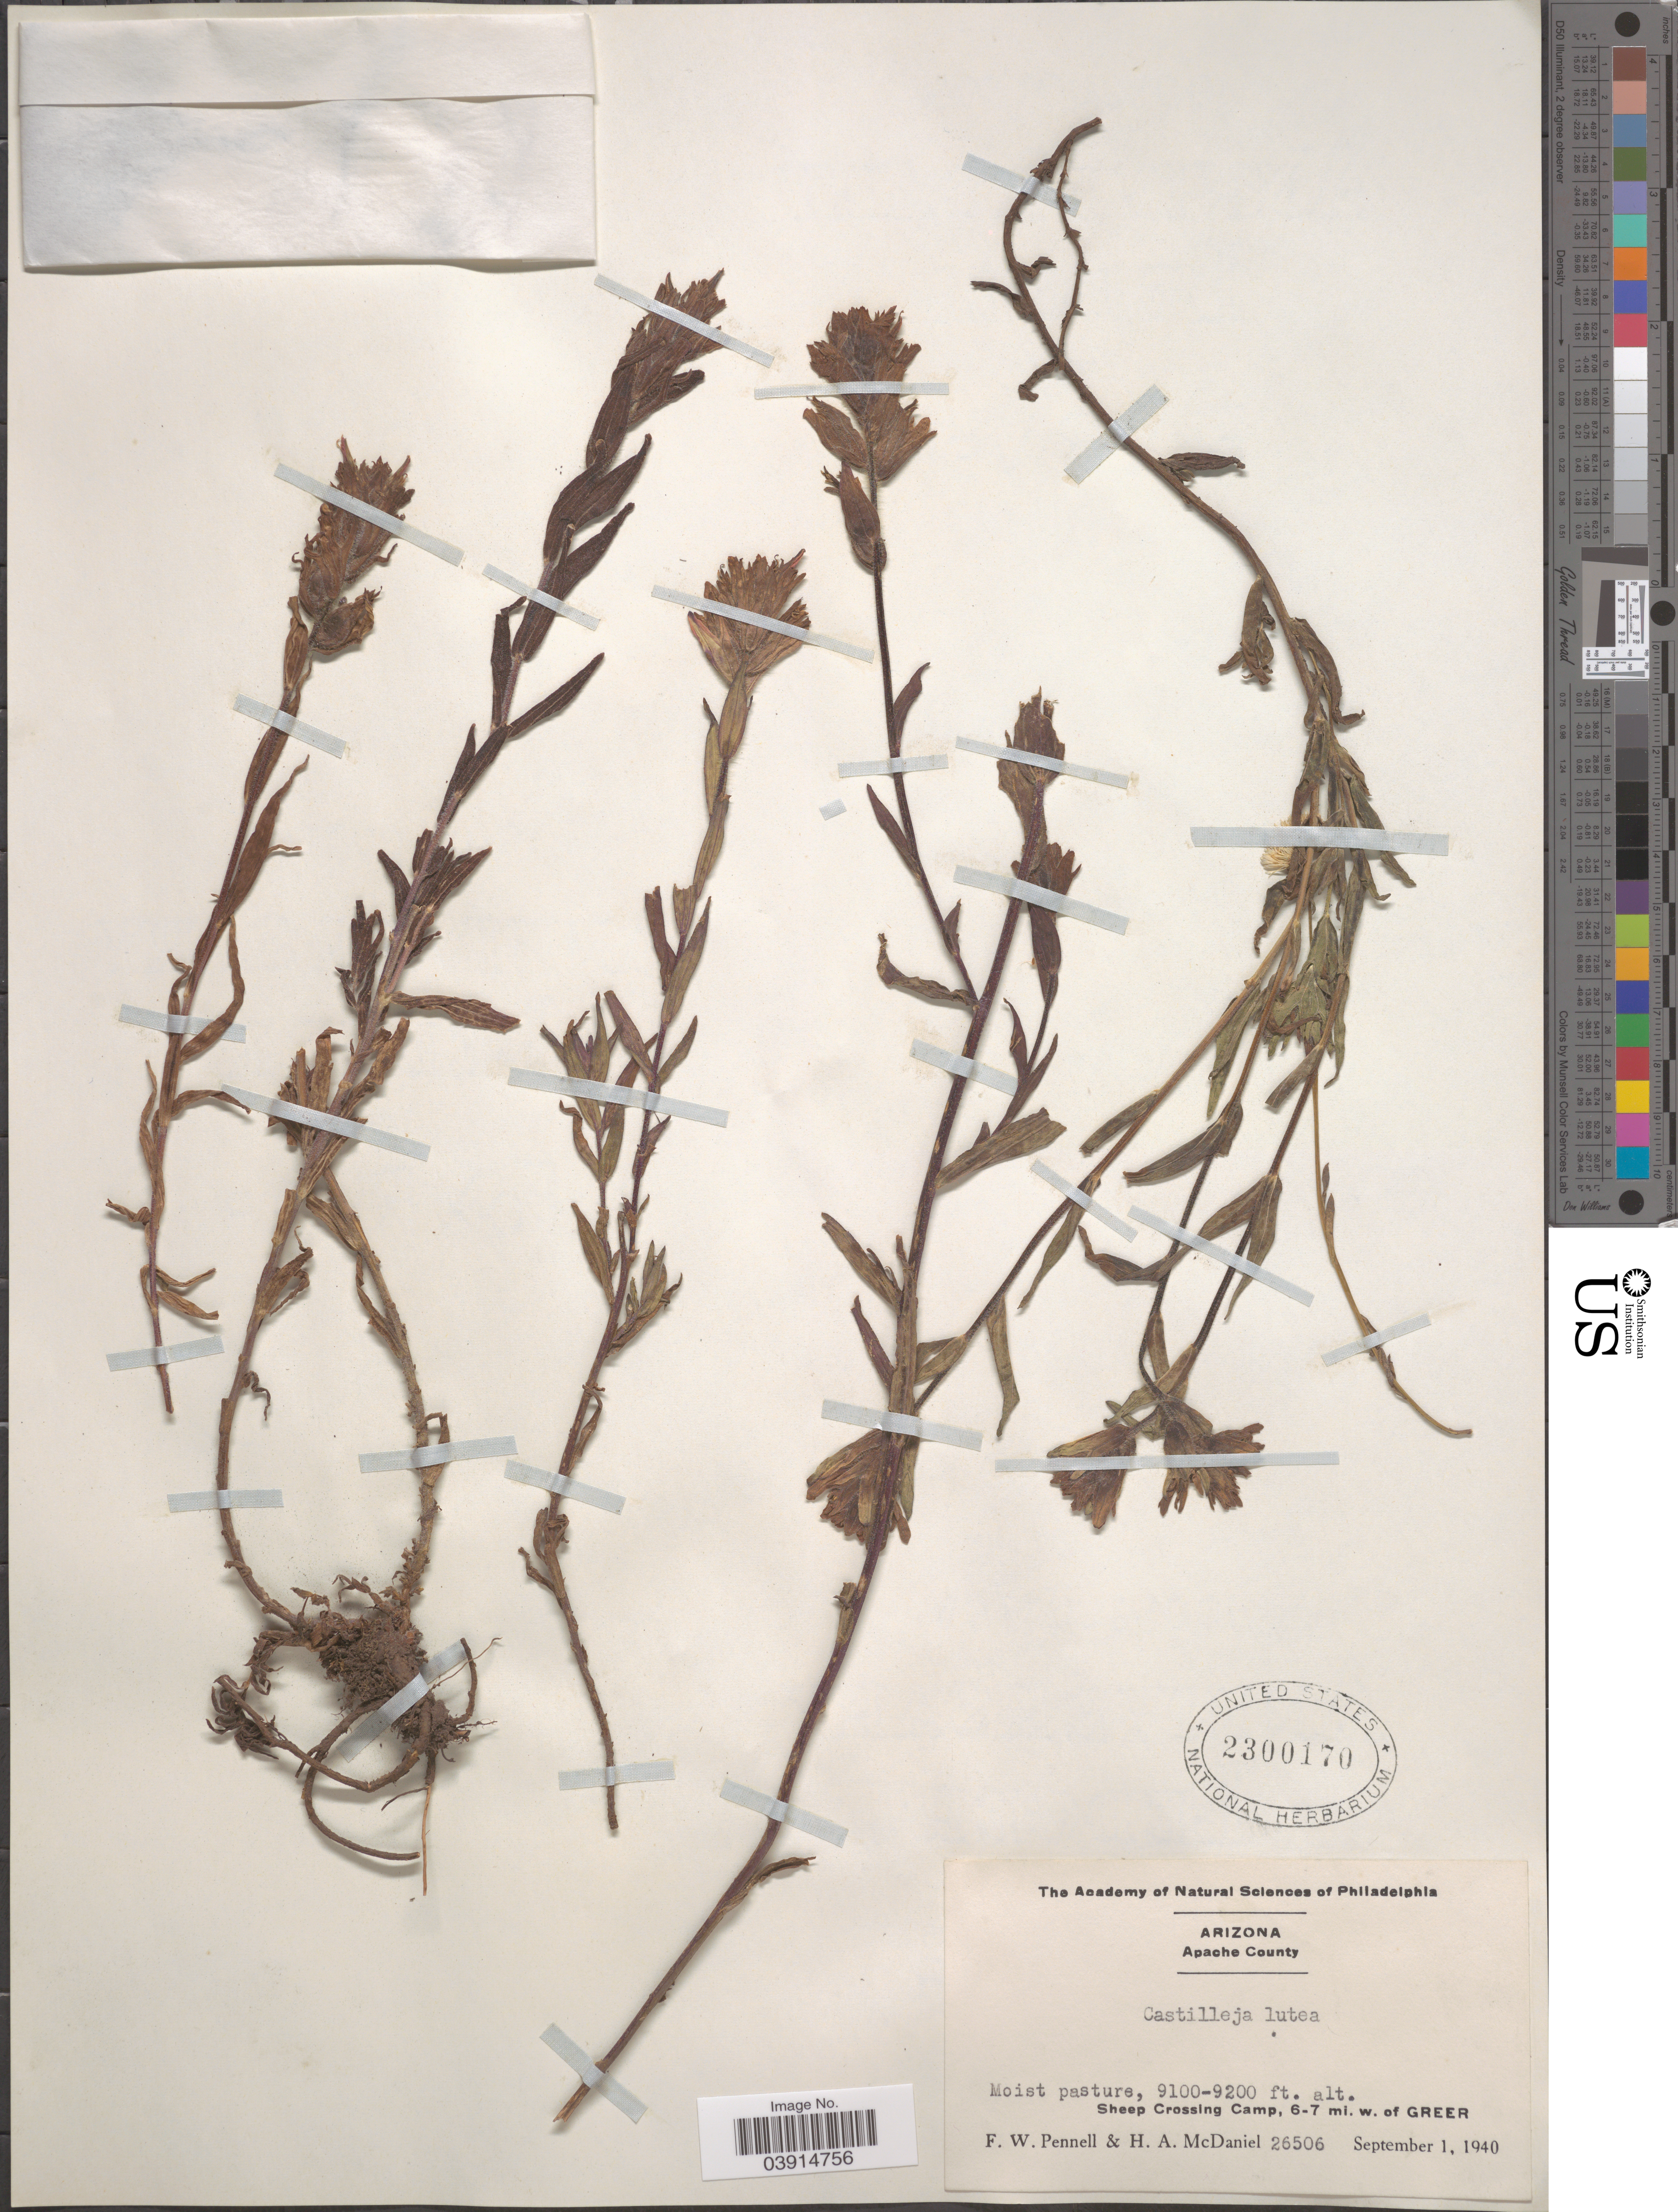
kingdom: Plantae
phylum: Tracheophyta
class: Magnoliopsida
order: Lamiales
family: Orobanchaceae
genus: Castilleja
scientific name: Castilleja sp.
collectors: F. W. Pennell & H. McDaniel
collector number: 26506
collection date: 1940-09-01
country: United States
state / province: Arizona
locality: Apache County. Sheep Crossing Camp, 6-7 mi. w. of Greer.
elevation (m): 2774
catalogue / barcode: US 2300170